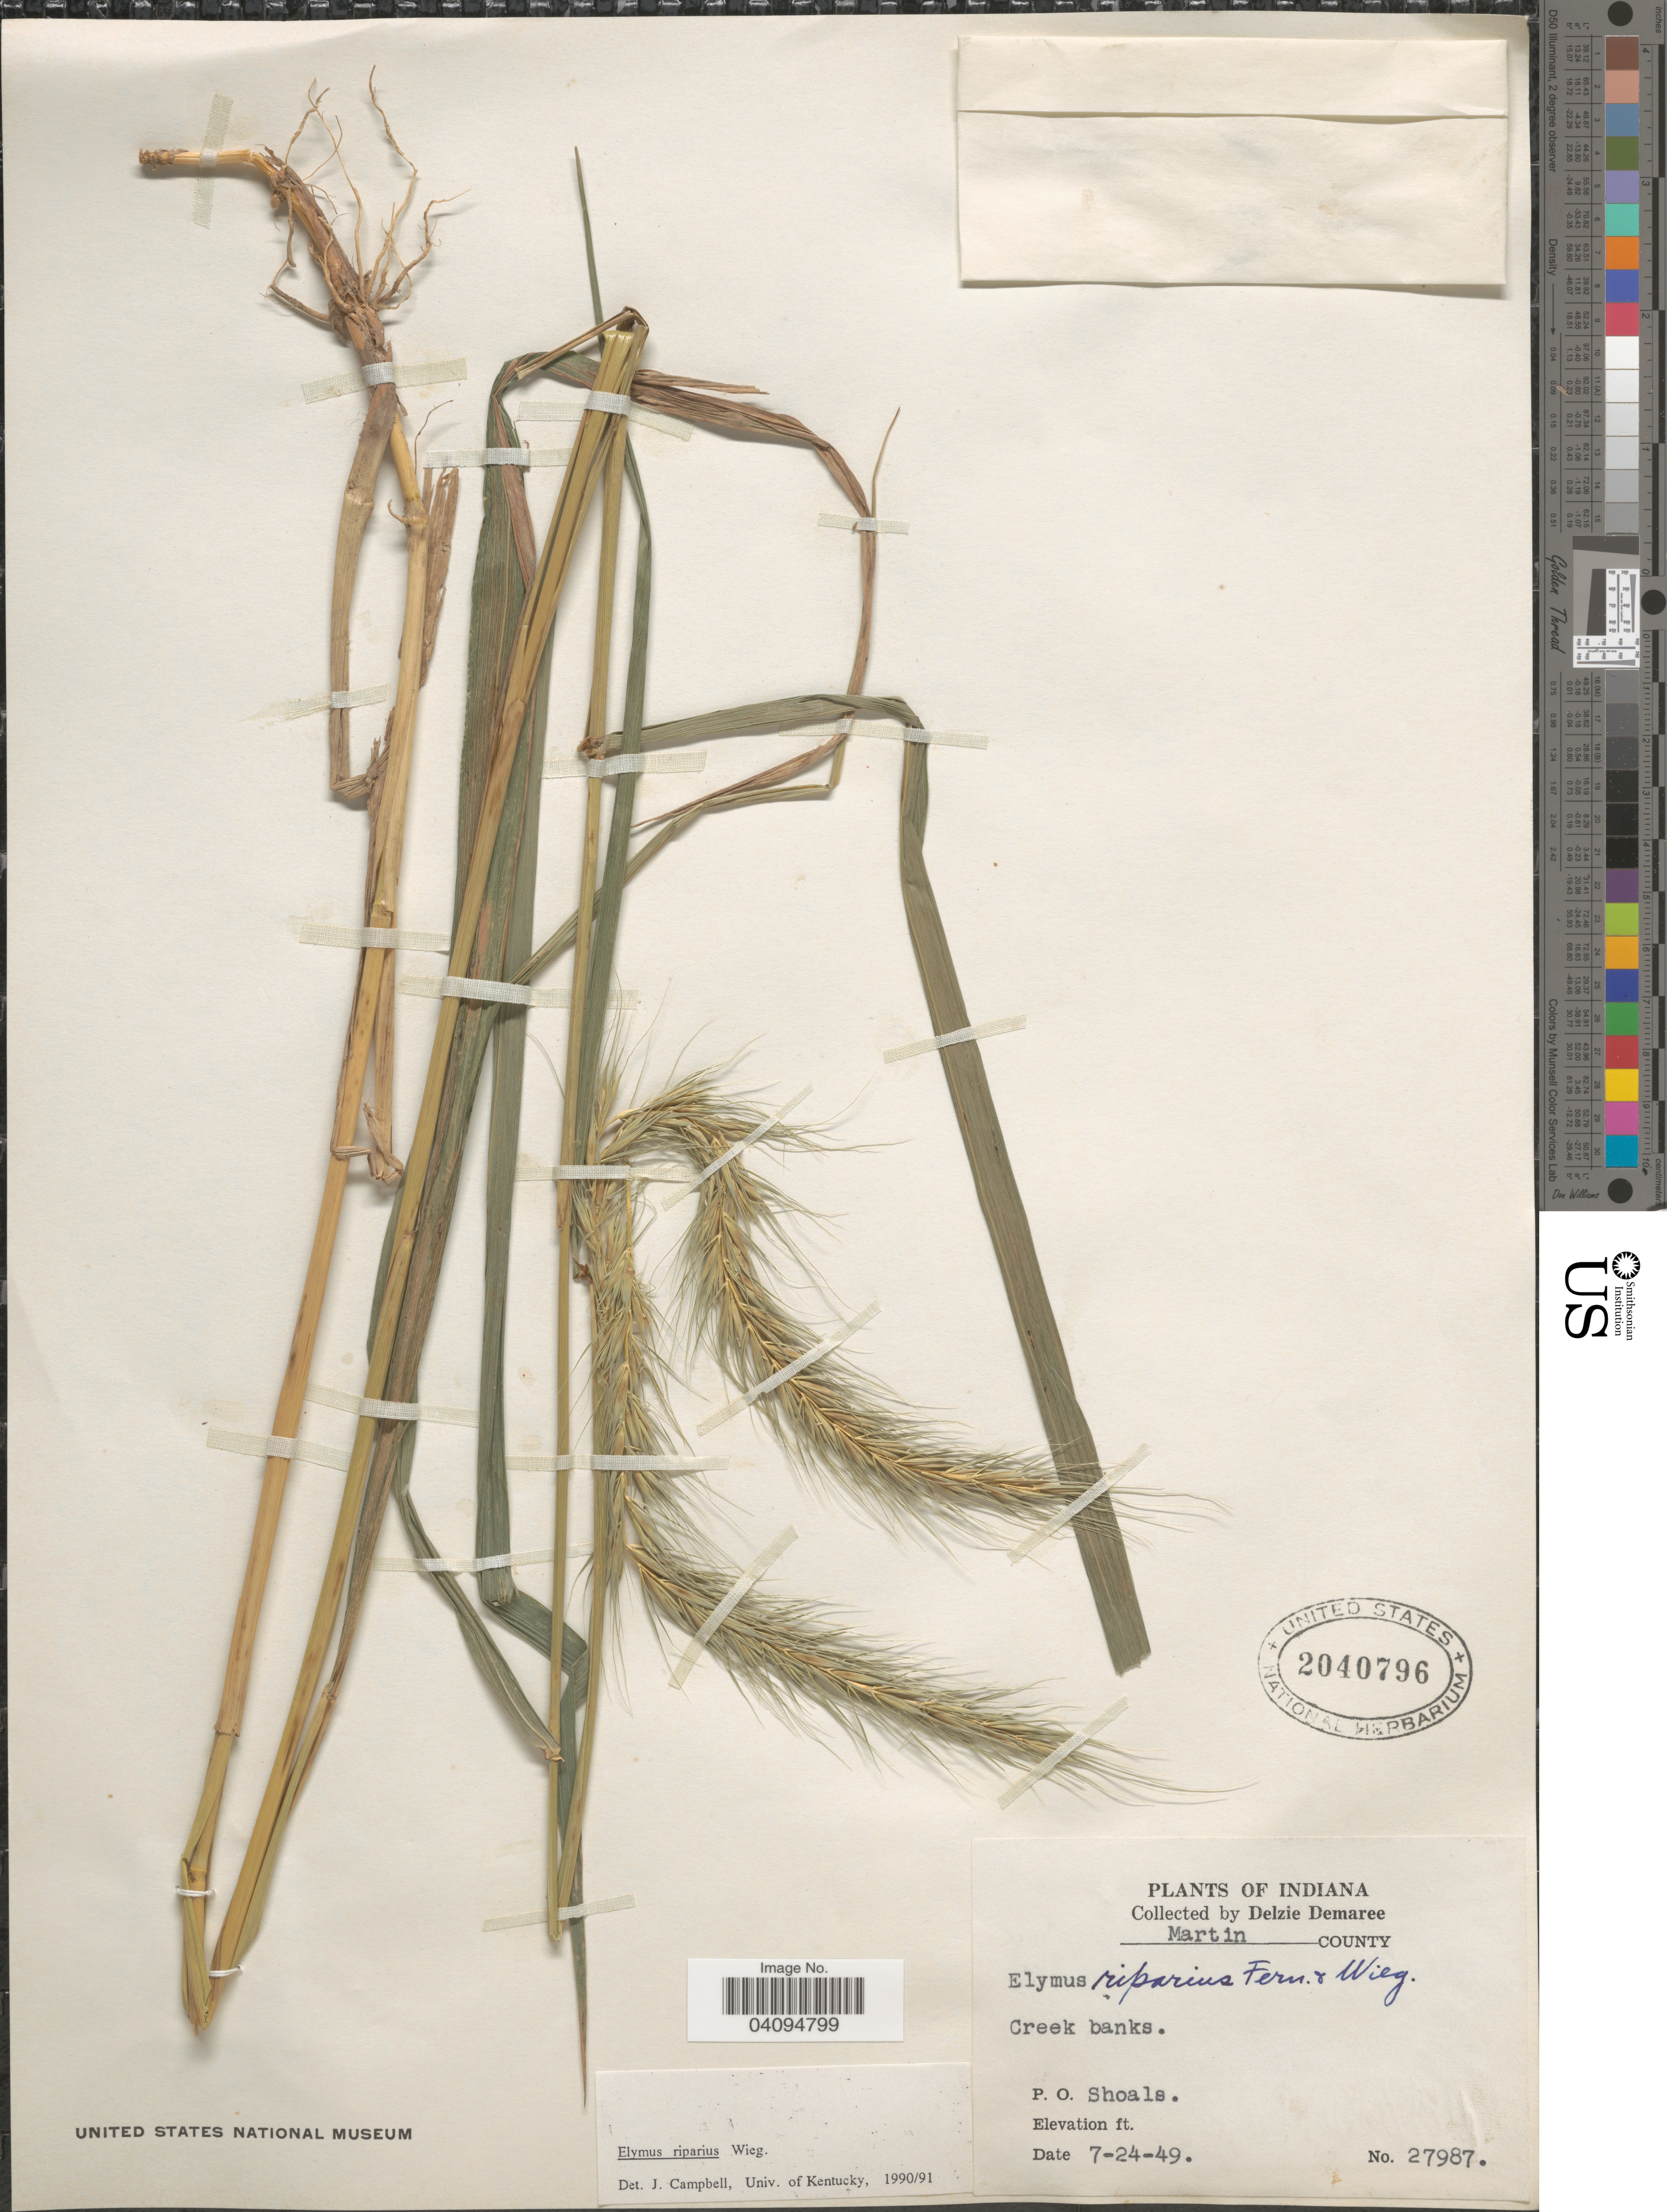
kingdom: Plantae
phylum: Tracheophyta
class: Liliopsida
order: Poales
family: Poaceae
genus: Elymus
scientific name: Elymus riparius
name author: Wiegand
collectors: D. Demaree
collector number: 27987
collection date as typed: Transcribed d/m/y: 24/7/49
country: United States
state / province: Indiana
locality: Martin County. Creek banks. P.O. Shoals.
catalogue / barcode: US 2040796